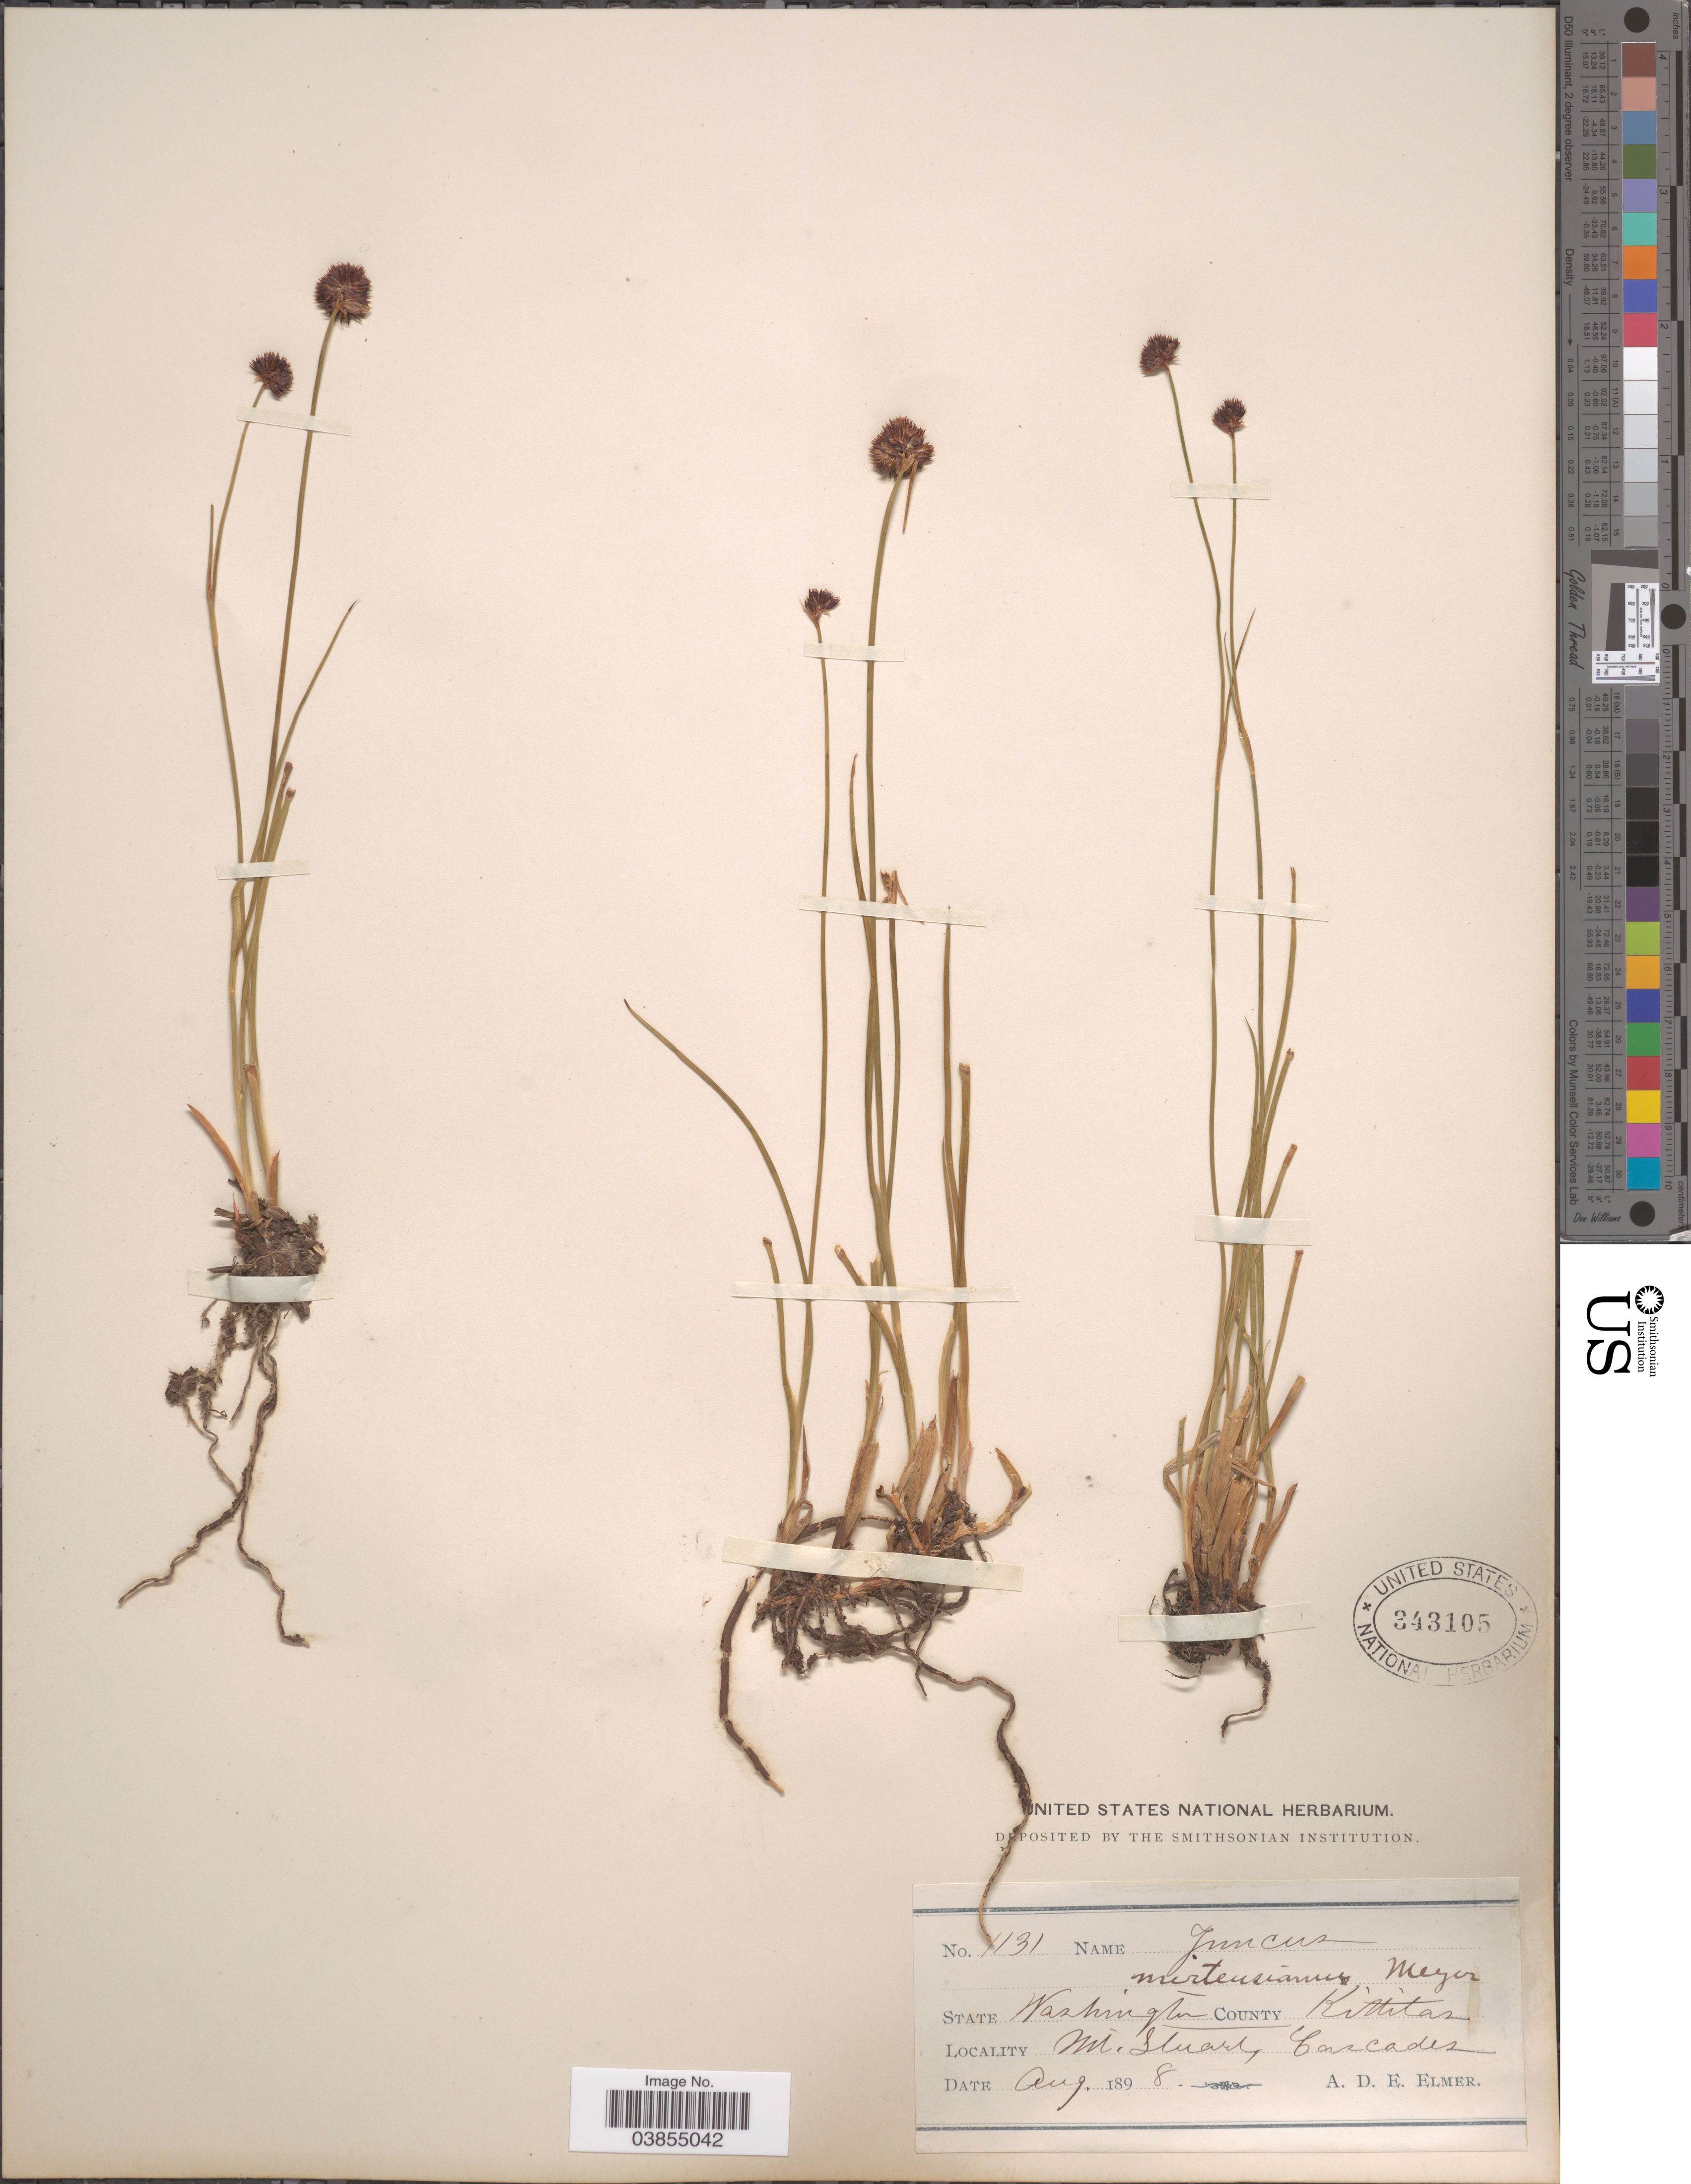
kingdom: Plantae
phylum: Tracheophyta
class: Liliopsida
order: Poales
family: Juncaceae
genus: Juncus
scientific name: Juncus mertensianus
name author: Bong.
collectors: A. D. E. Elmer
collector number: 1131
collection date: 1898-08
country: United States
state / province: Washington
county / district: Kittitas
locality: County Kittitas. Mt. Stuart, Carcades.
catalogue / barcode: US 343105